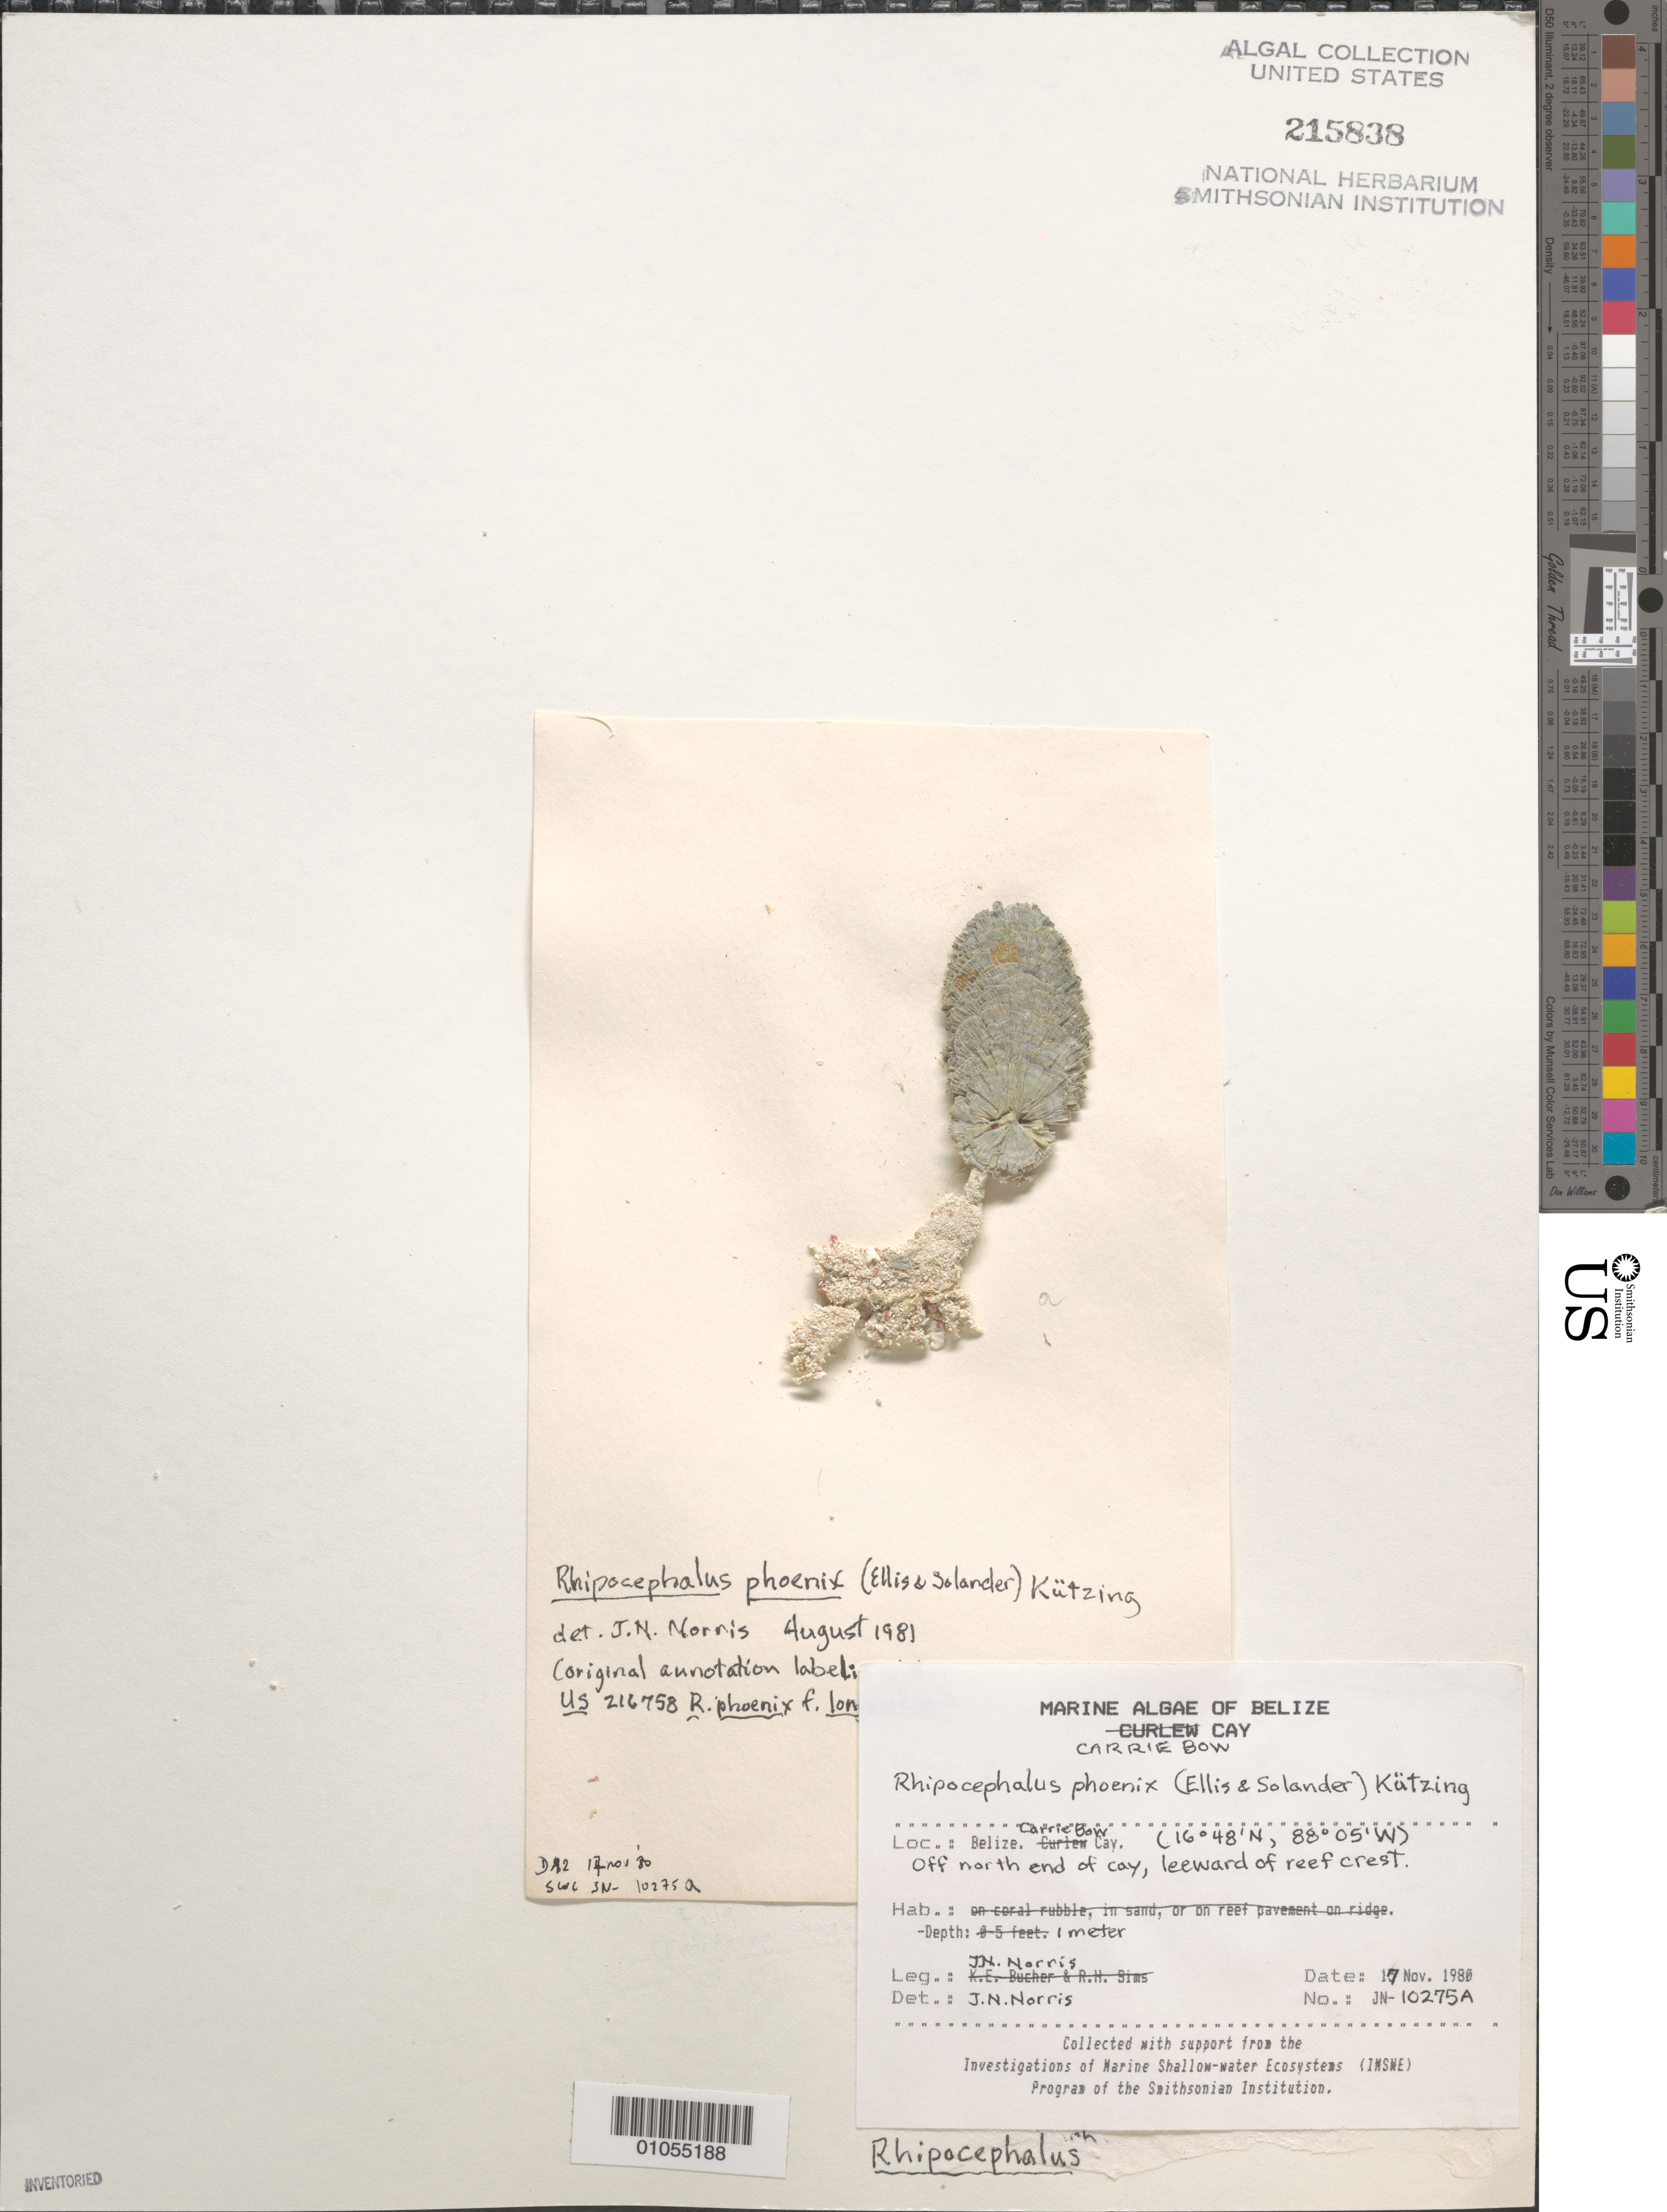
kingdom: Plantae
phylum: Chlorophyta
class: Ulvophyceae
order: Bryopsidales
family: Udoteaceae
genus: Rhipocephalus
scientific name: Rhipocephalus phoenix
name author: (J. Ellis & Sol.) Kütz.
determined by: Norris, James N.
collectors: J. N. Norris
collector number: JN-10275a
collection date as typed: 17 Nov 1980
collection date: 1980-11-17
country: Belize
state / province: Stann Creek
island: Carrie Bow Cay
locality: Off north end of cay, leeward of reef crest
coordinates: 16 48'N, 88 05'W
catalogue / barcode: US 215838